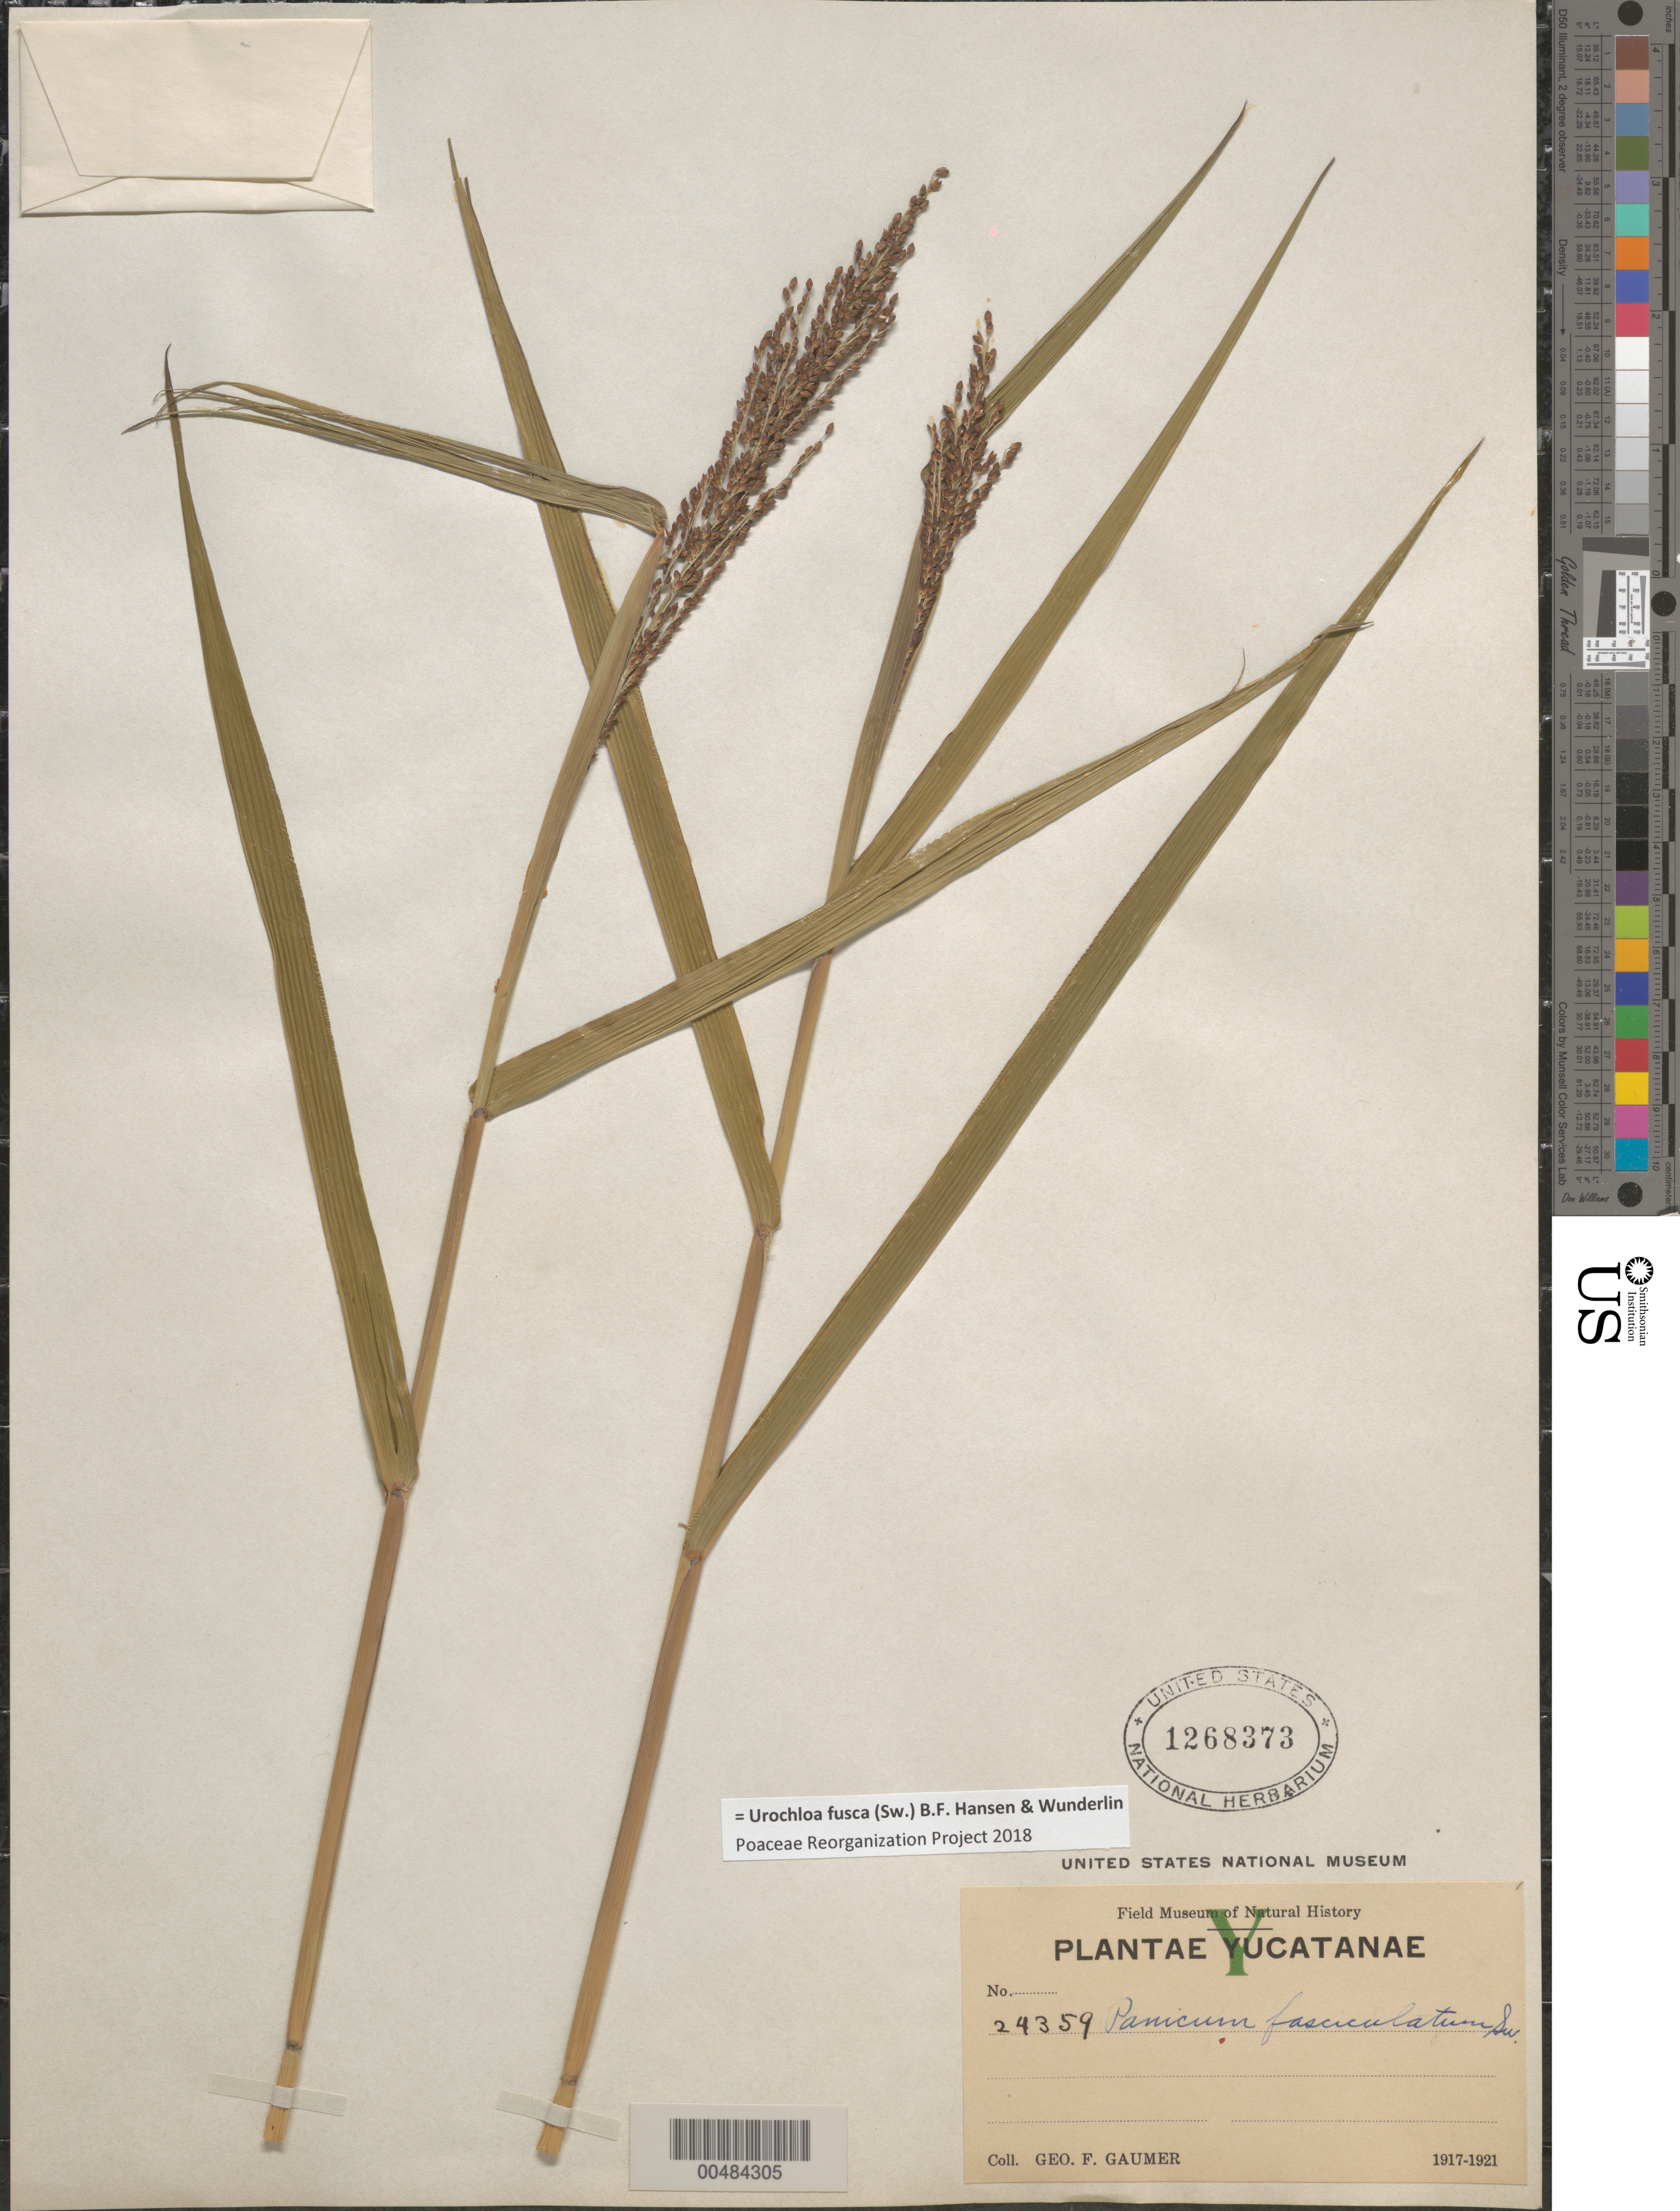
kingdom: Plantae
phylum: Tracheophyta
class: Liliopsida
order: Poales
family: Poaceae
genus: Brachiaria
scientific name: Brachiaria fasciculata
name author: (Sw.) Parodi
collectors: G. F. Gaumer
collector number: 24359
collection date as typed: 1917 to 1921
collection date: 1917/1921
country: Mexico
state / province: Yucatan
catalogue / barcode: US 1268373